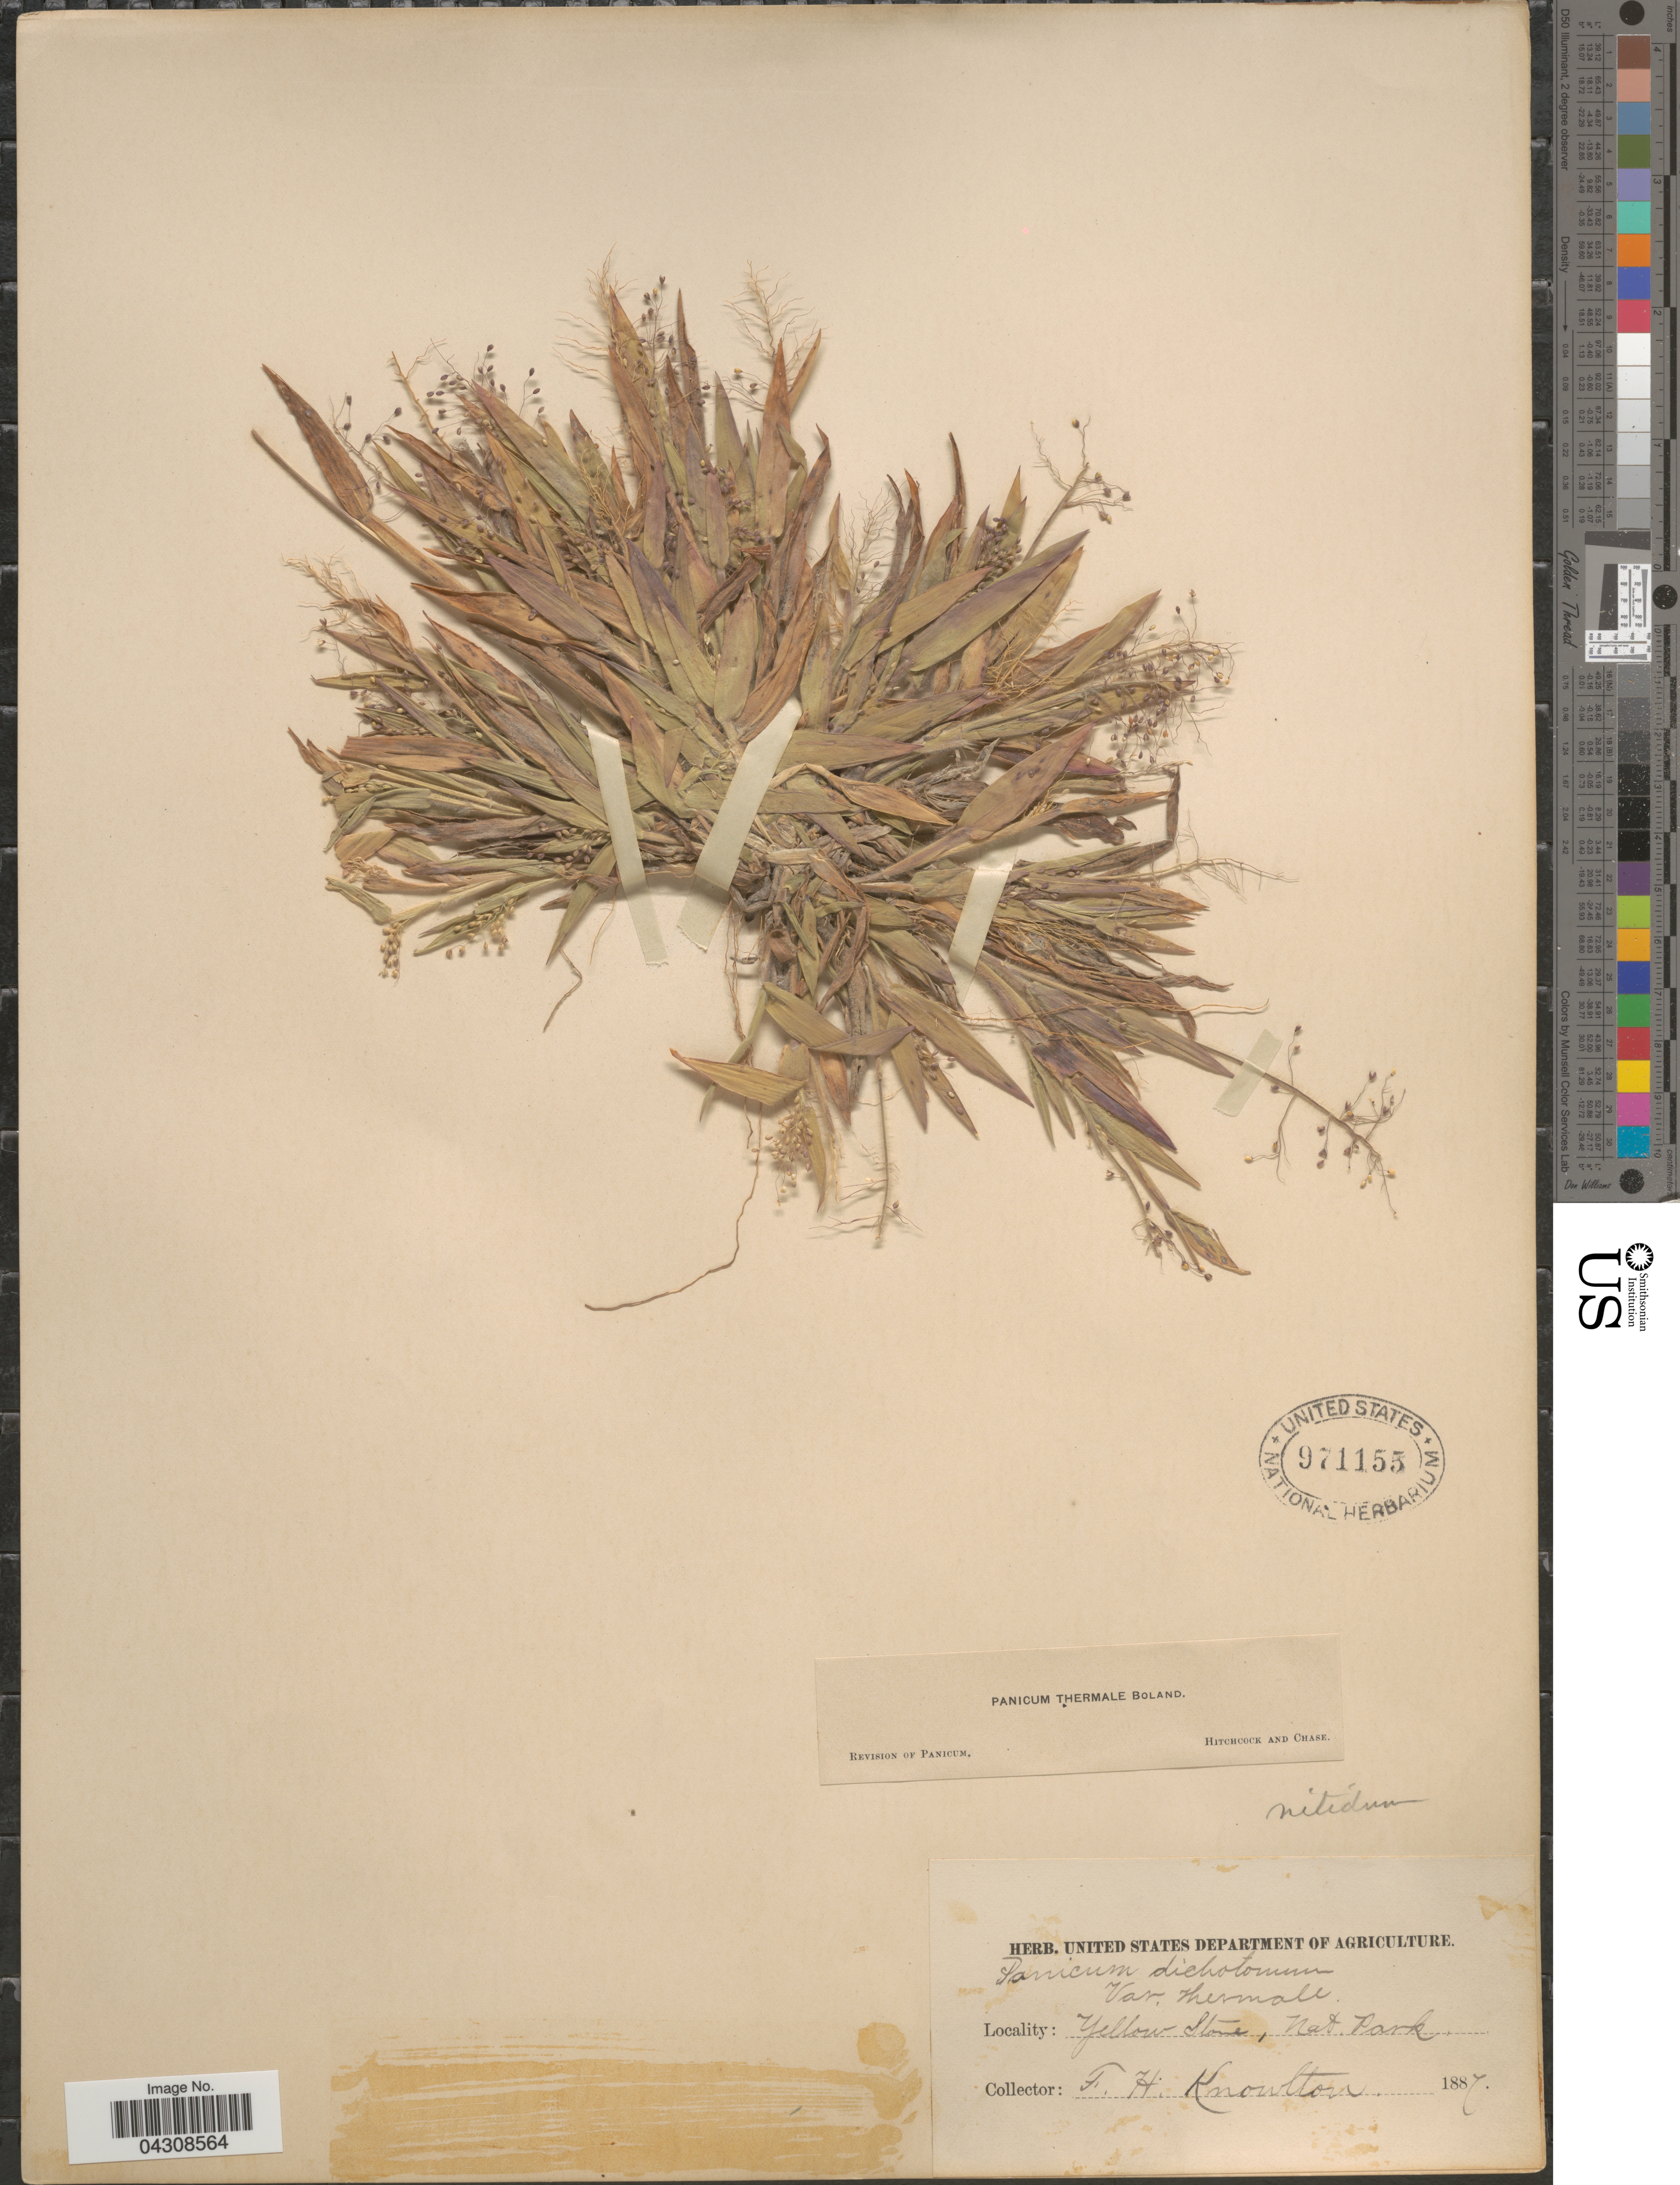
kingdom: Plantae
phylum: Tracheophyta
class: Liliopsida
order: Poales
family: Poaceae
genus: Dichanthelium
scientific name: Dichanthelium acuminatum var. acuminatum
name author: (Sw.) Gould & C.A. Clark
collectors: F. H. Knowlton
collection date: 1887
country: United States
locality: Yellow Stone, Nat. Park.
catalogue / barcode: US 971155